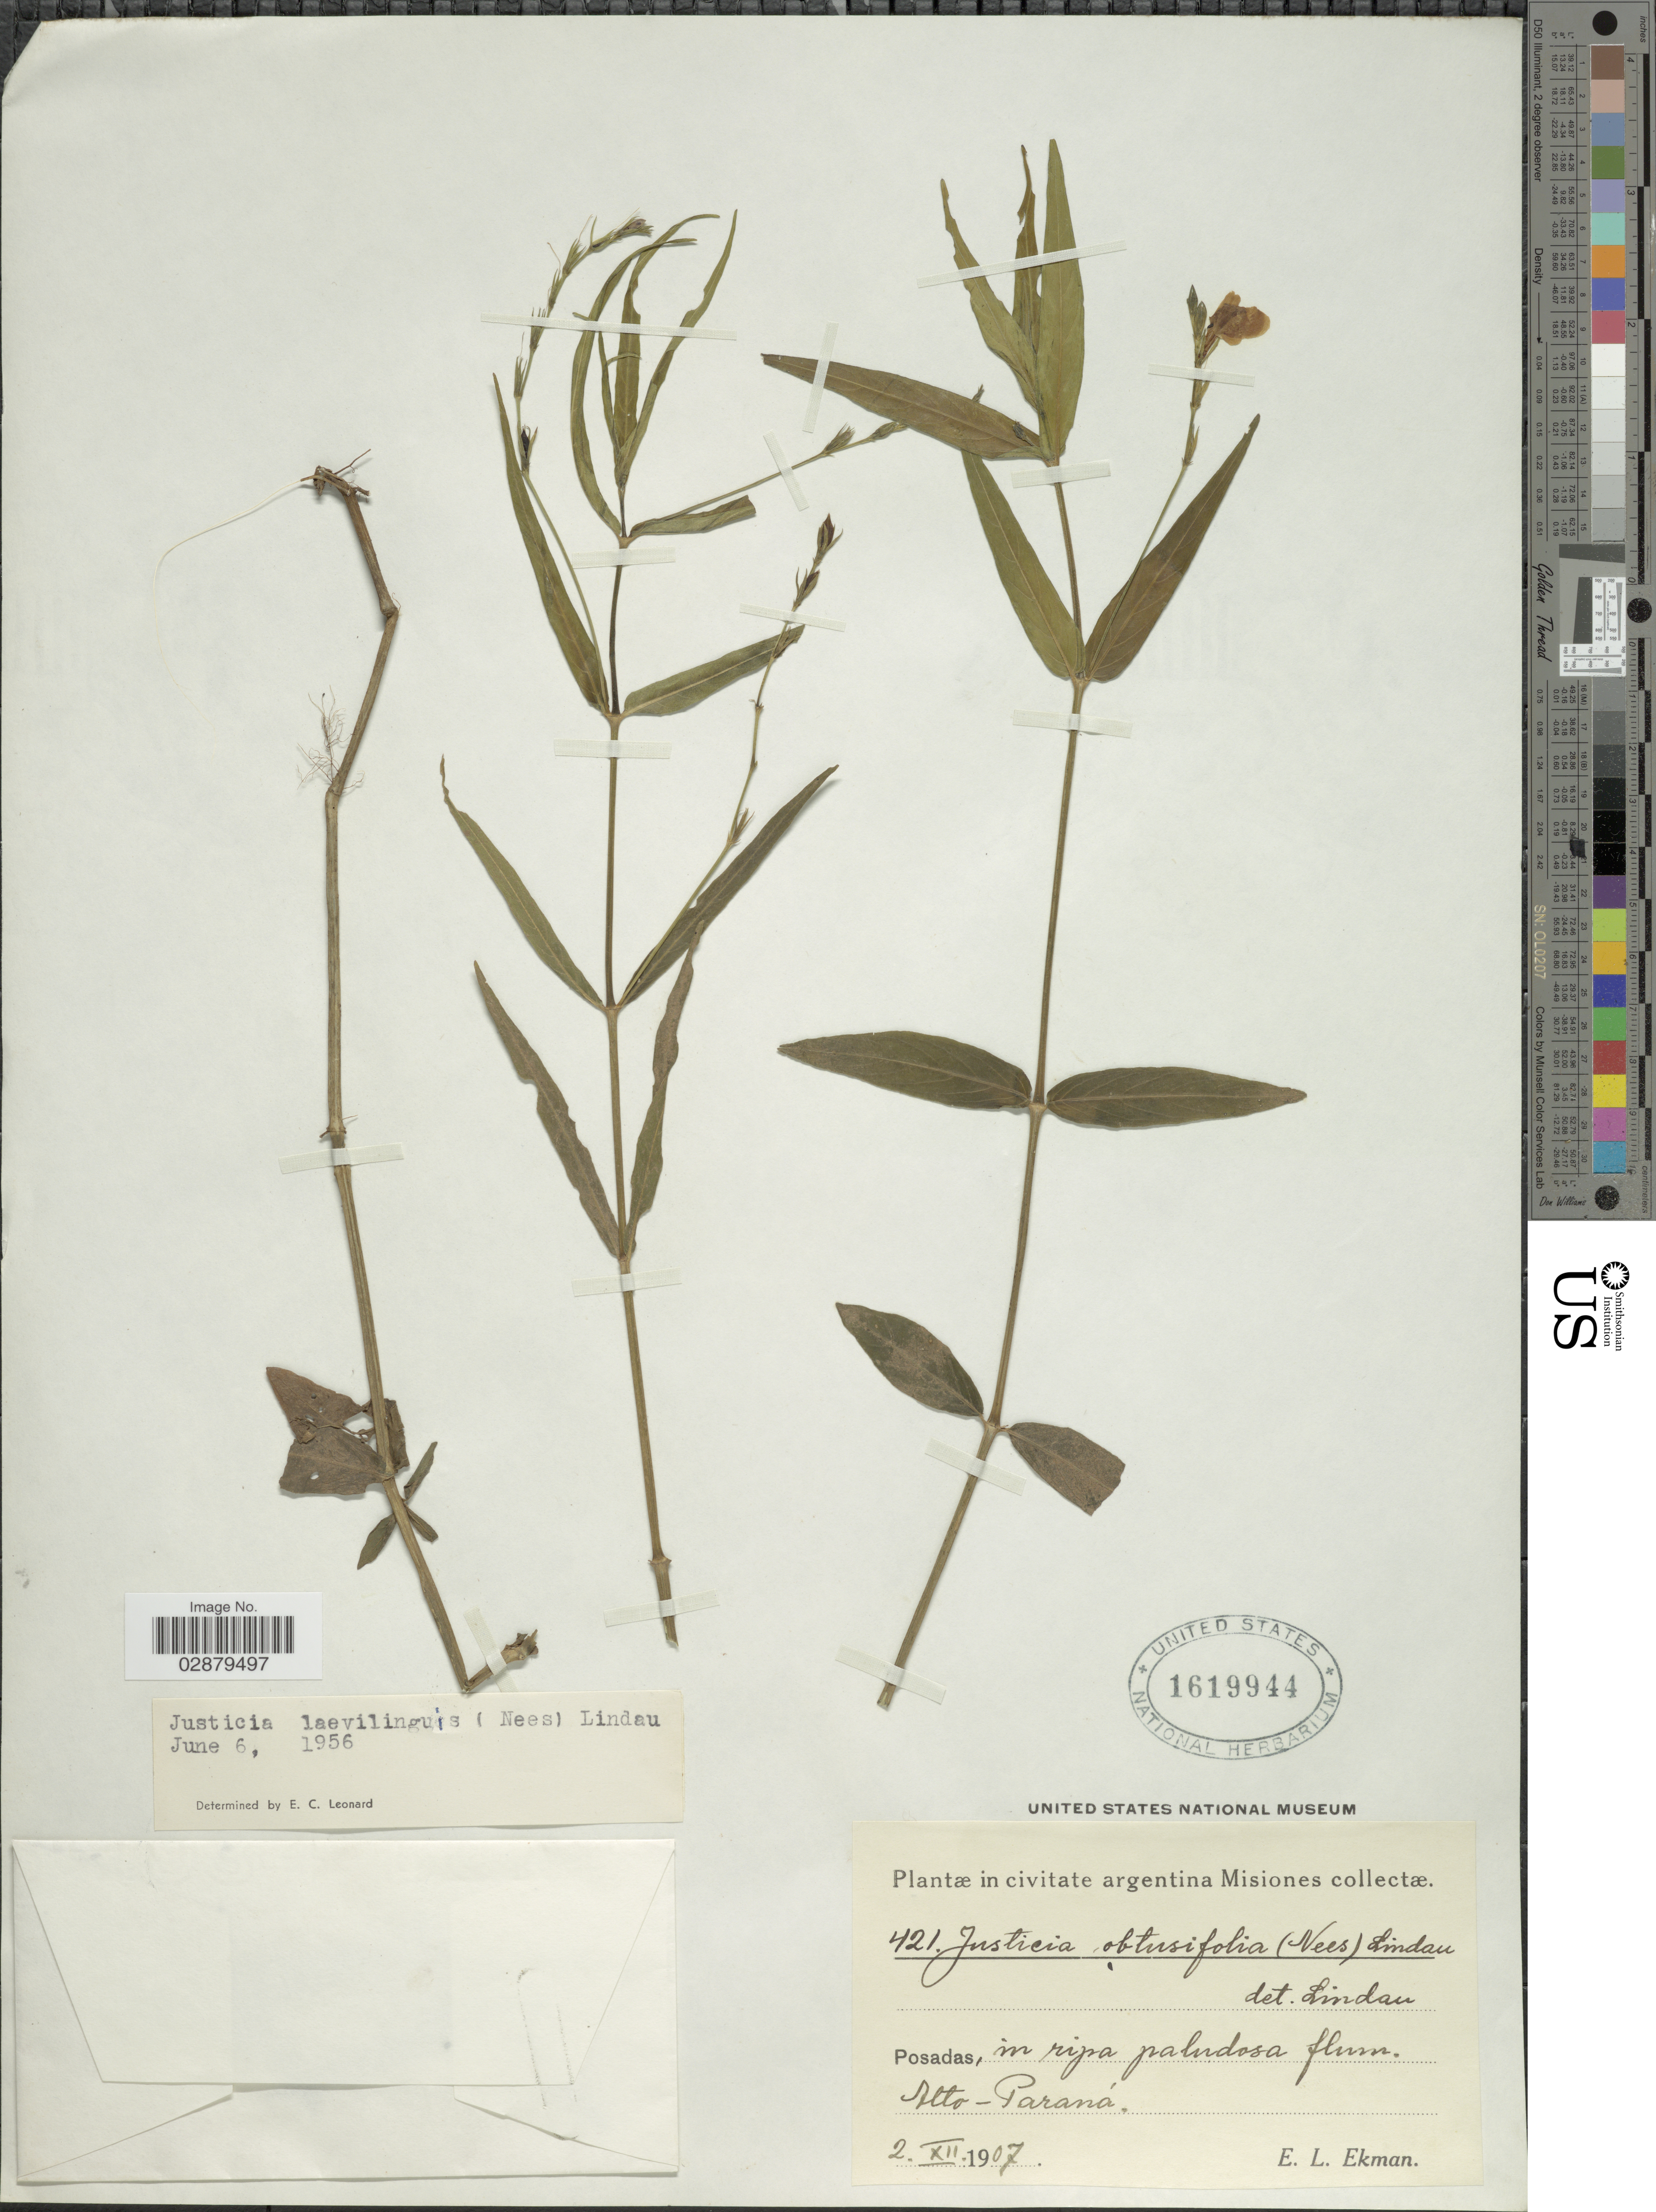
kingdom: Plantae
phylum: Tracheophyta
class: Magnoliopsida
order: Lamiales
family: Acanthaceae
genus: Justicia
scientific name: Justicia laevilinguis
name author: (Nees) Lindau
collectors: E. L. Ekman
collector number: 421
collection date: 1907-12-02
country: Paraguay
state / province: Alto Parana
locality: Posadas, in ripa paludosa flum.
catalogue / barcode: US 1619944